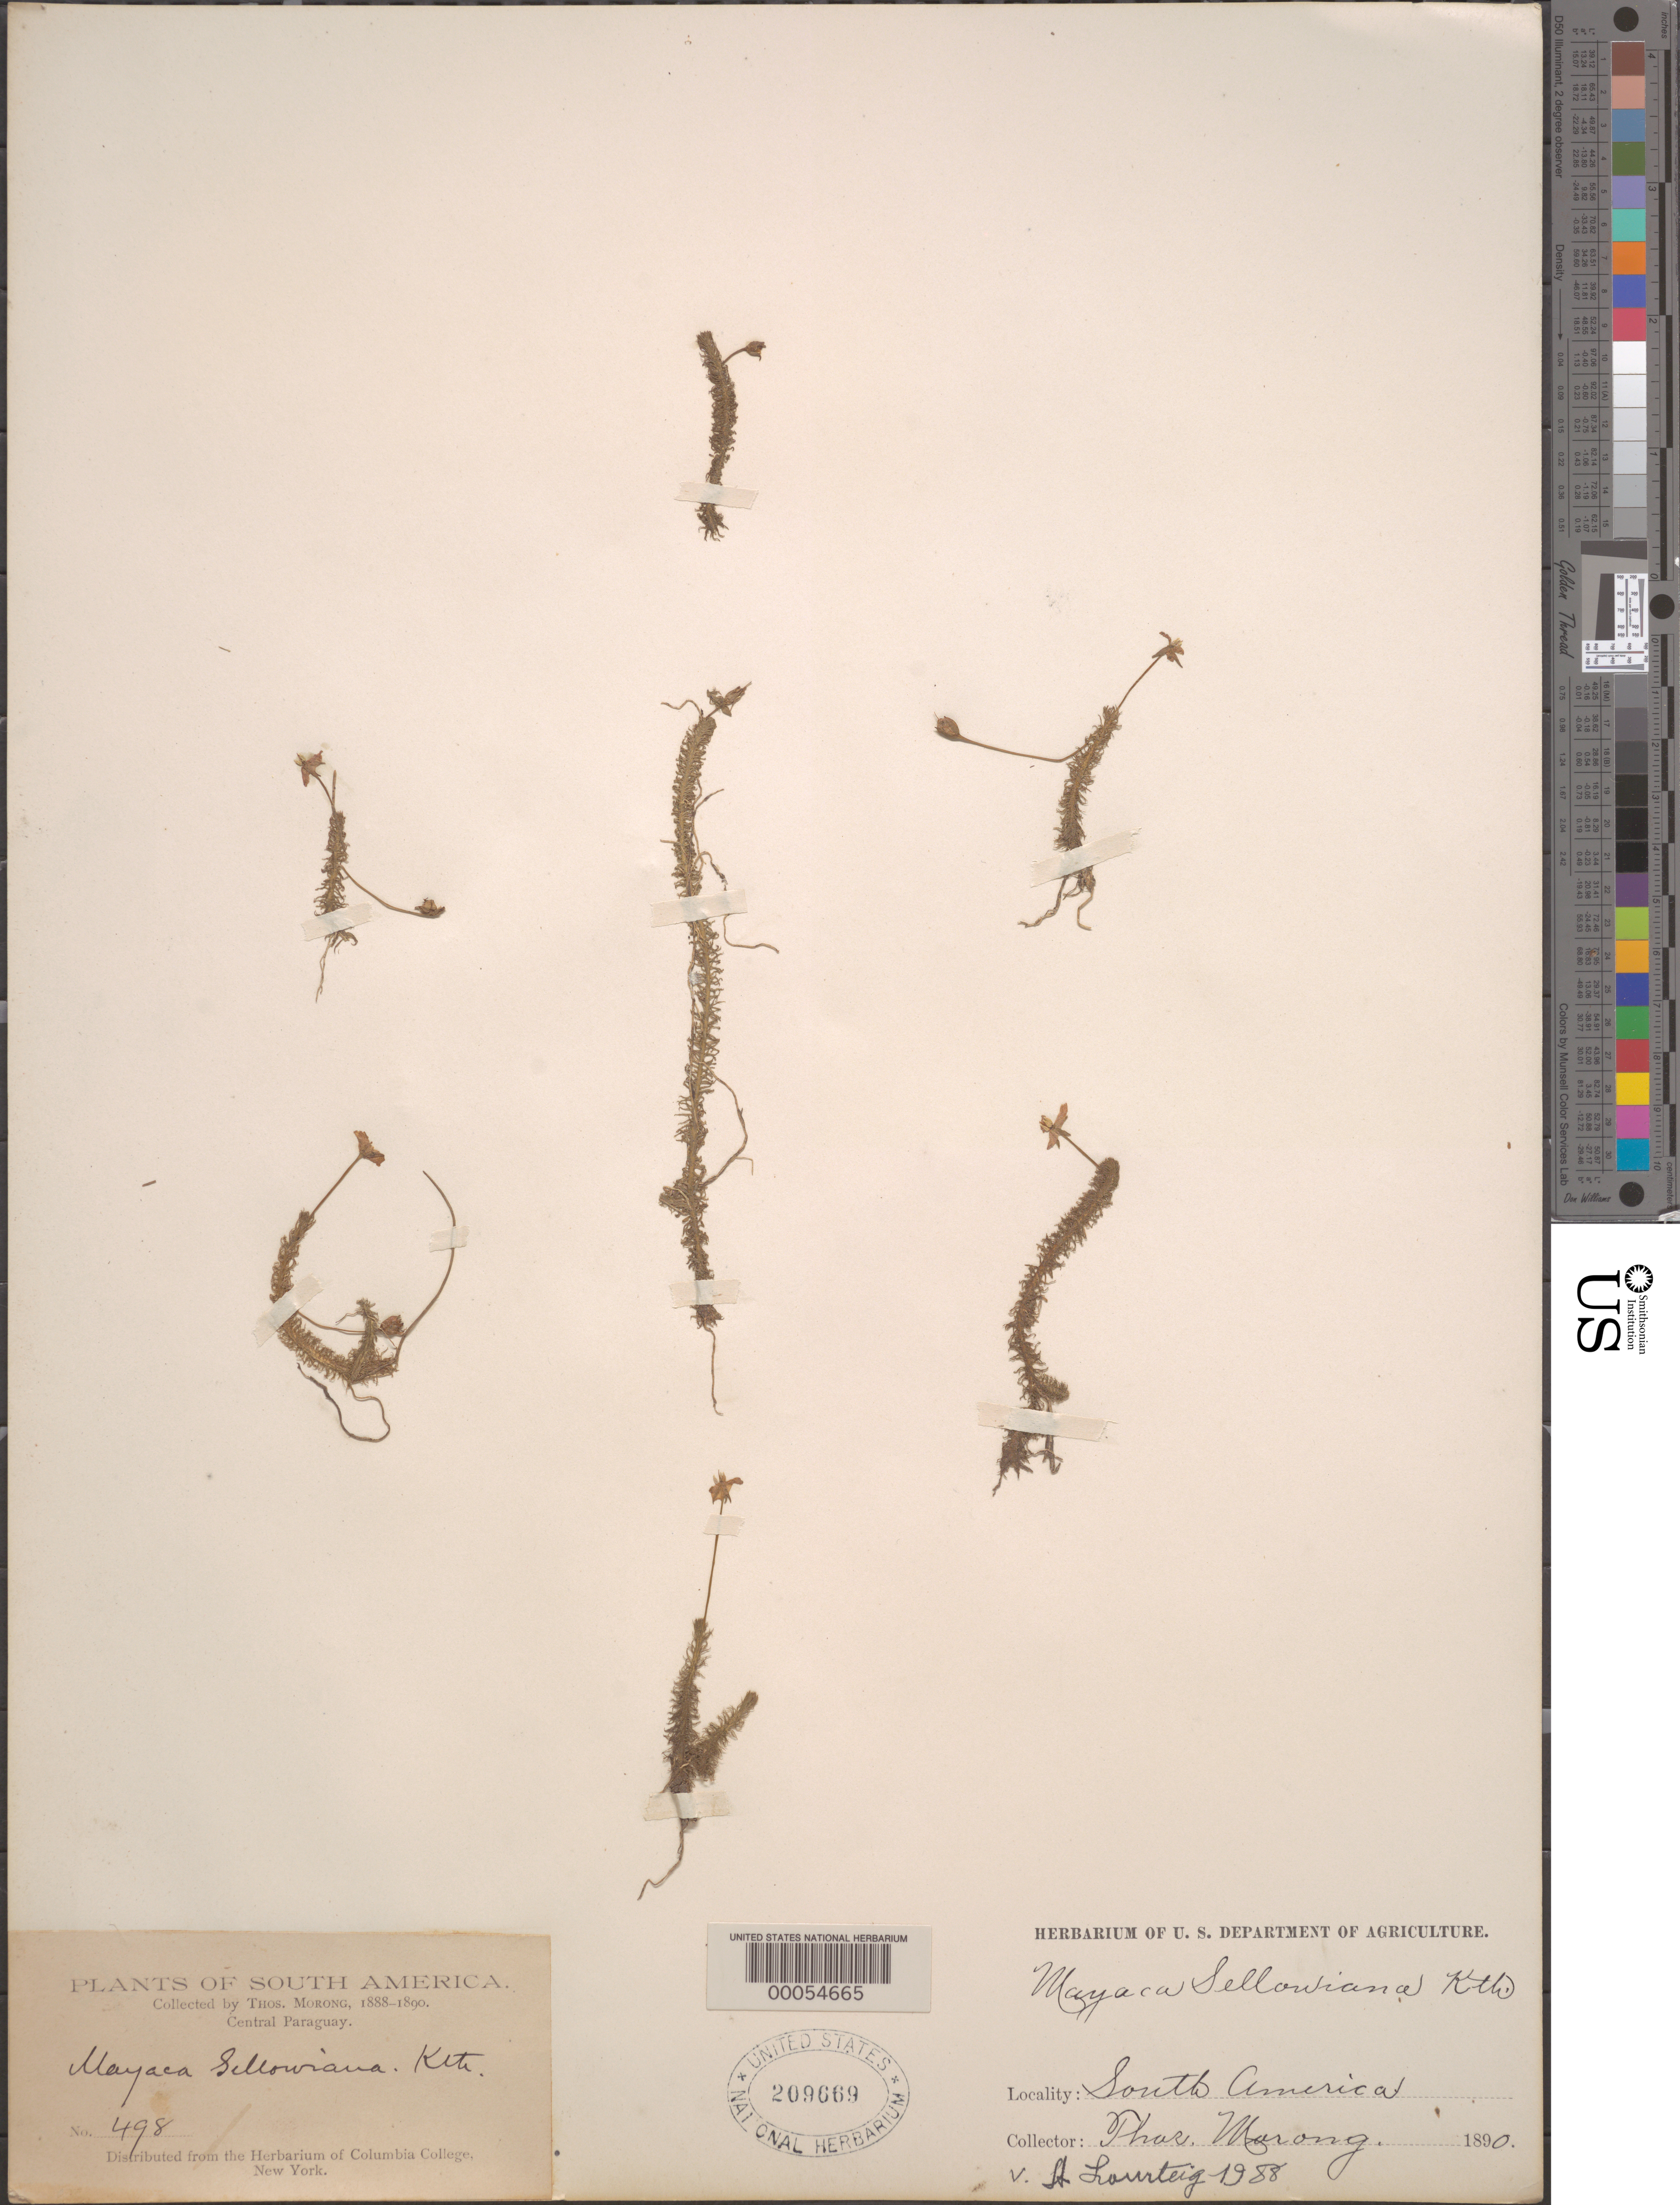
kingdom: Plantae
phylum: Tracheophyta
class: Liliopsida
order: Poales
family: Mayacaceae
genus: Mayaca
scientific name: Mayaca sellowiana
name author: Kunth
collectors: T. Morong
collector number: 498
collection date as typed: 1888 to -- -- 1890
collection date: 1888/1890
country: Paraguay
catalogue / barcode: US 209669